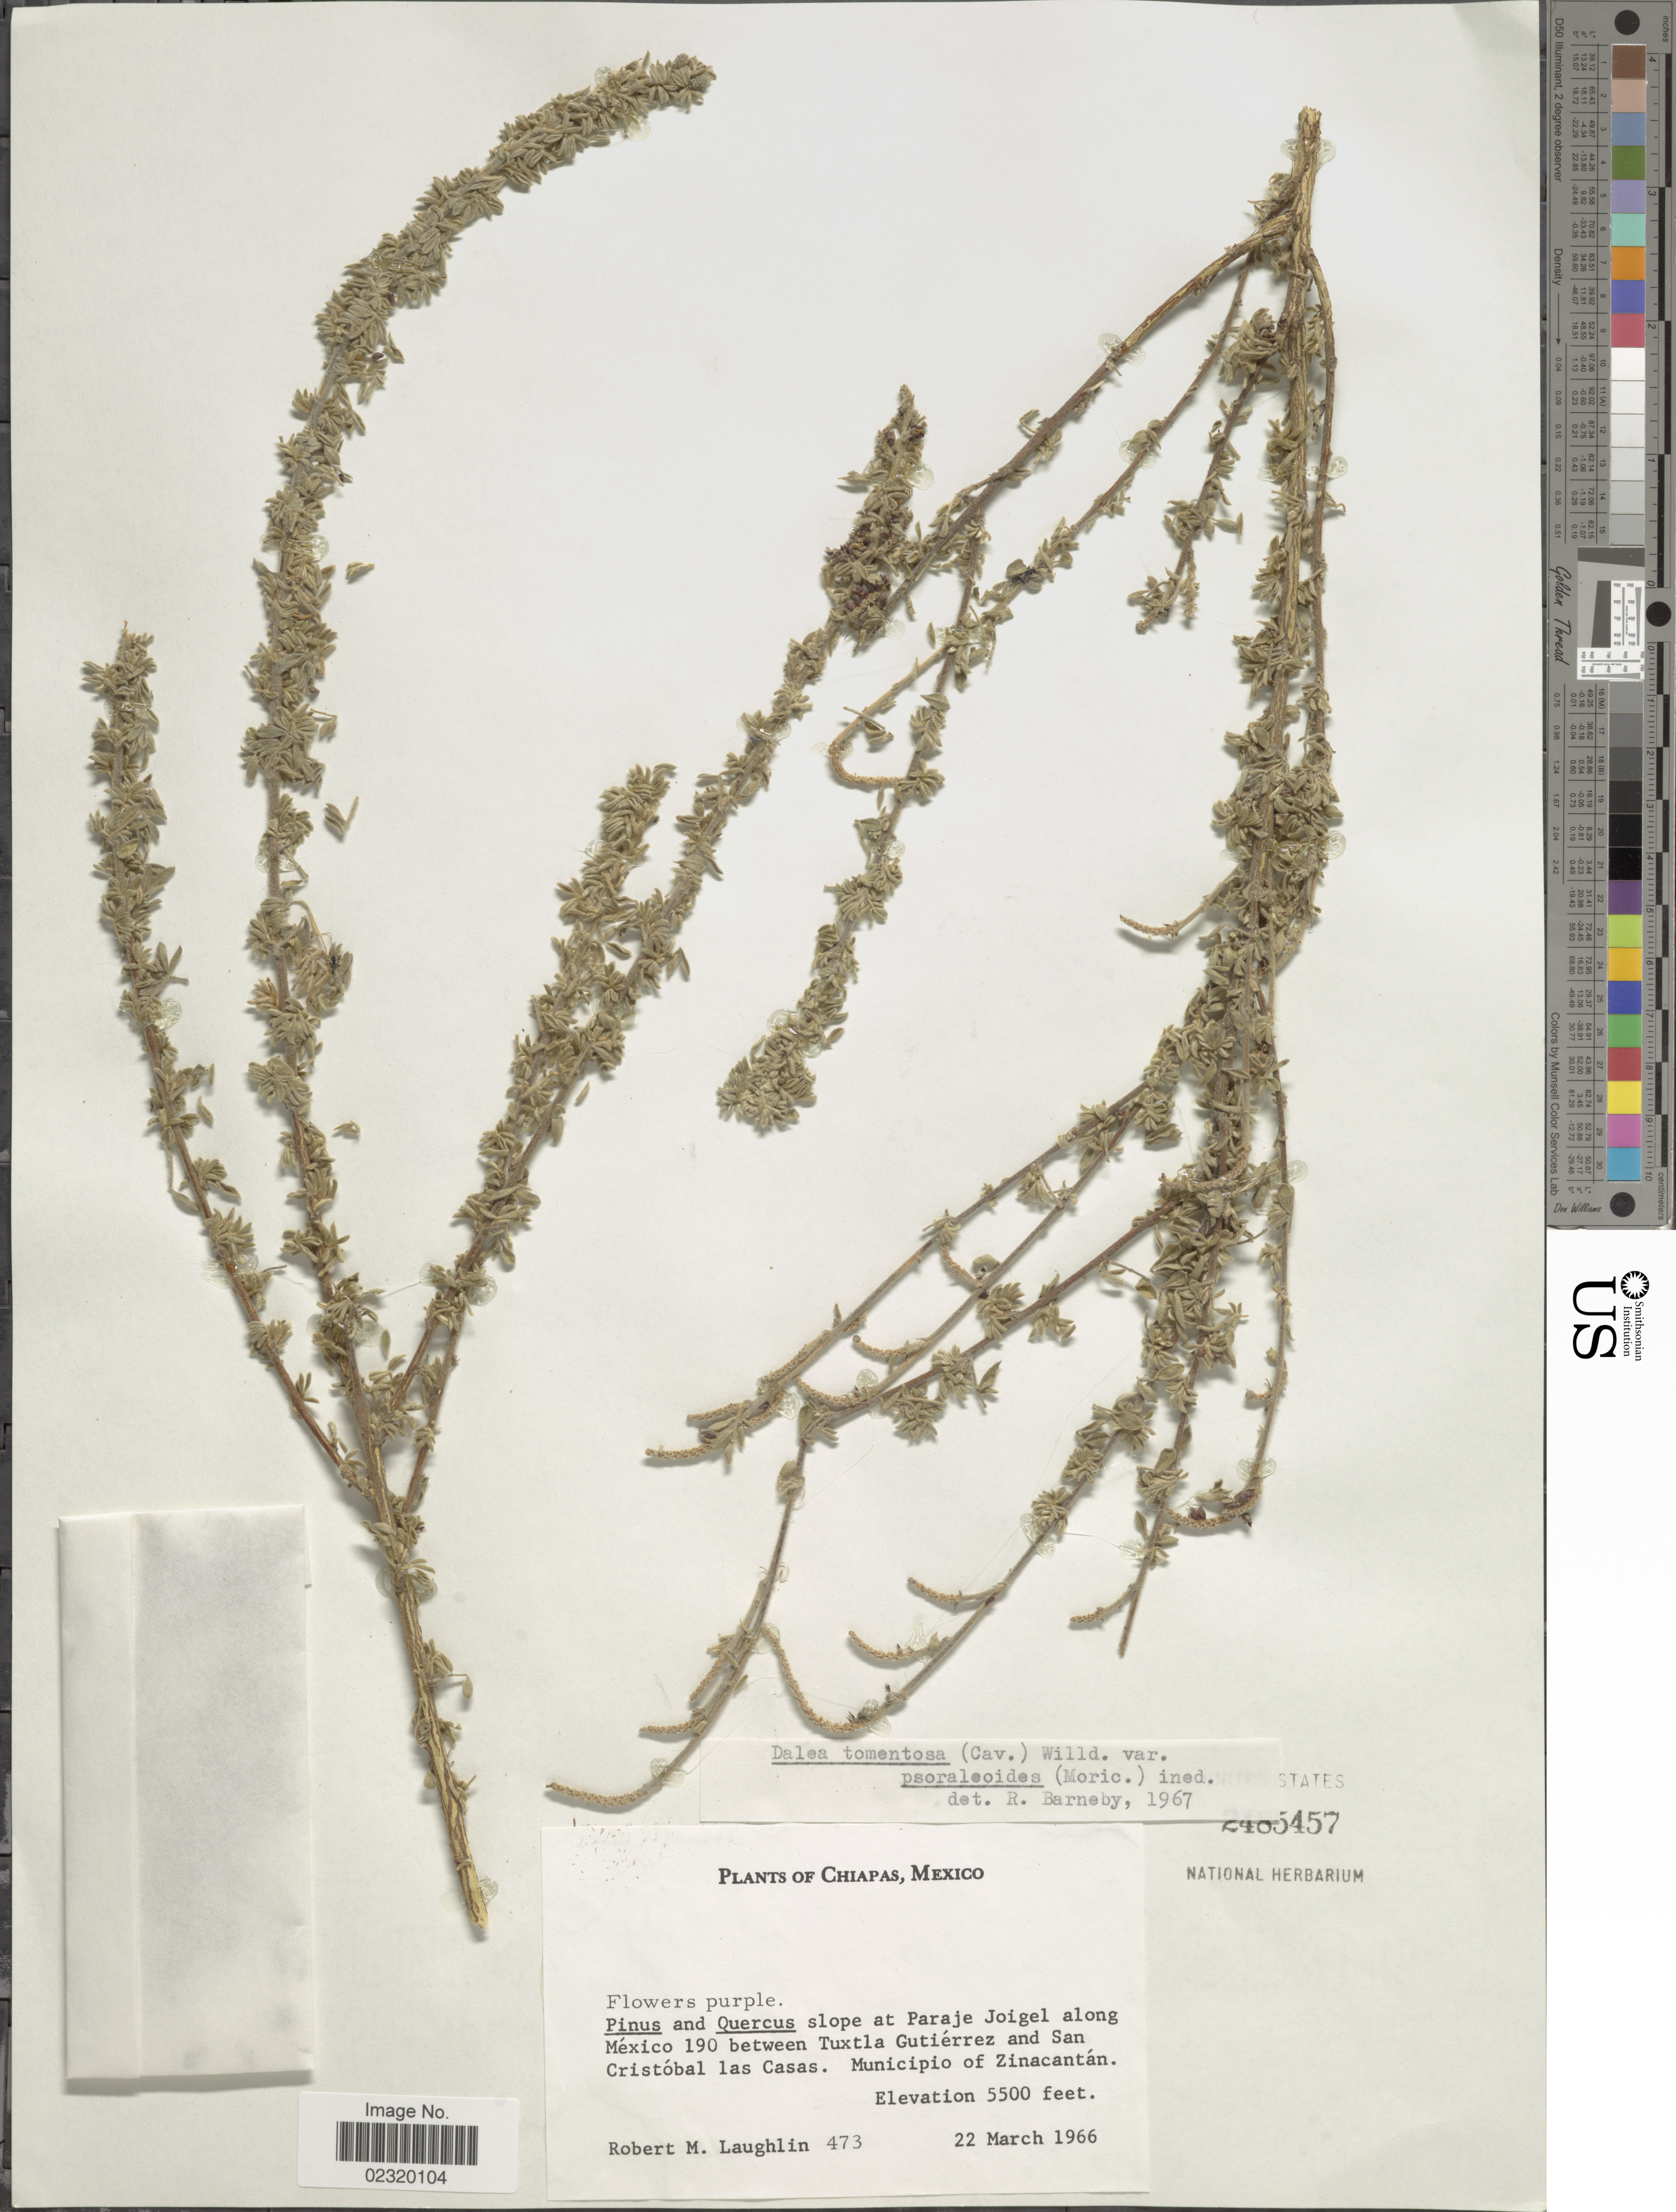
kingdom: Plantae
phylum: Tracheophyta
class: Magnoliopsida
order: Fabales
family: Fabaceae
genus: Dalea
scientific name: Dalea tomentosa var. psoraleoides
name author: (Moric.) Barneby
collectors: R. M. Laughlin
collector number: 473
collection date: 1966-03-22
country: Mexico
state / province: Chiapas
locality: Paraje Joigel, along México 190 between Tuxtla Gutiérrez and San Cristóbal las Casas. Municipio of Zinacantán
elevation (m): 1676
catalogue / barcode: US 2485457